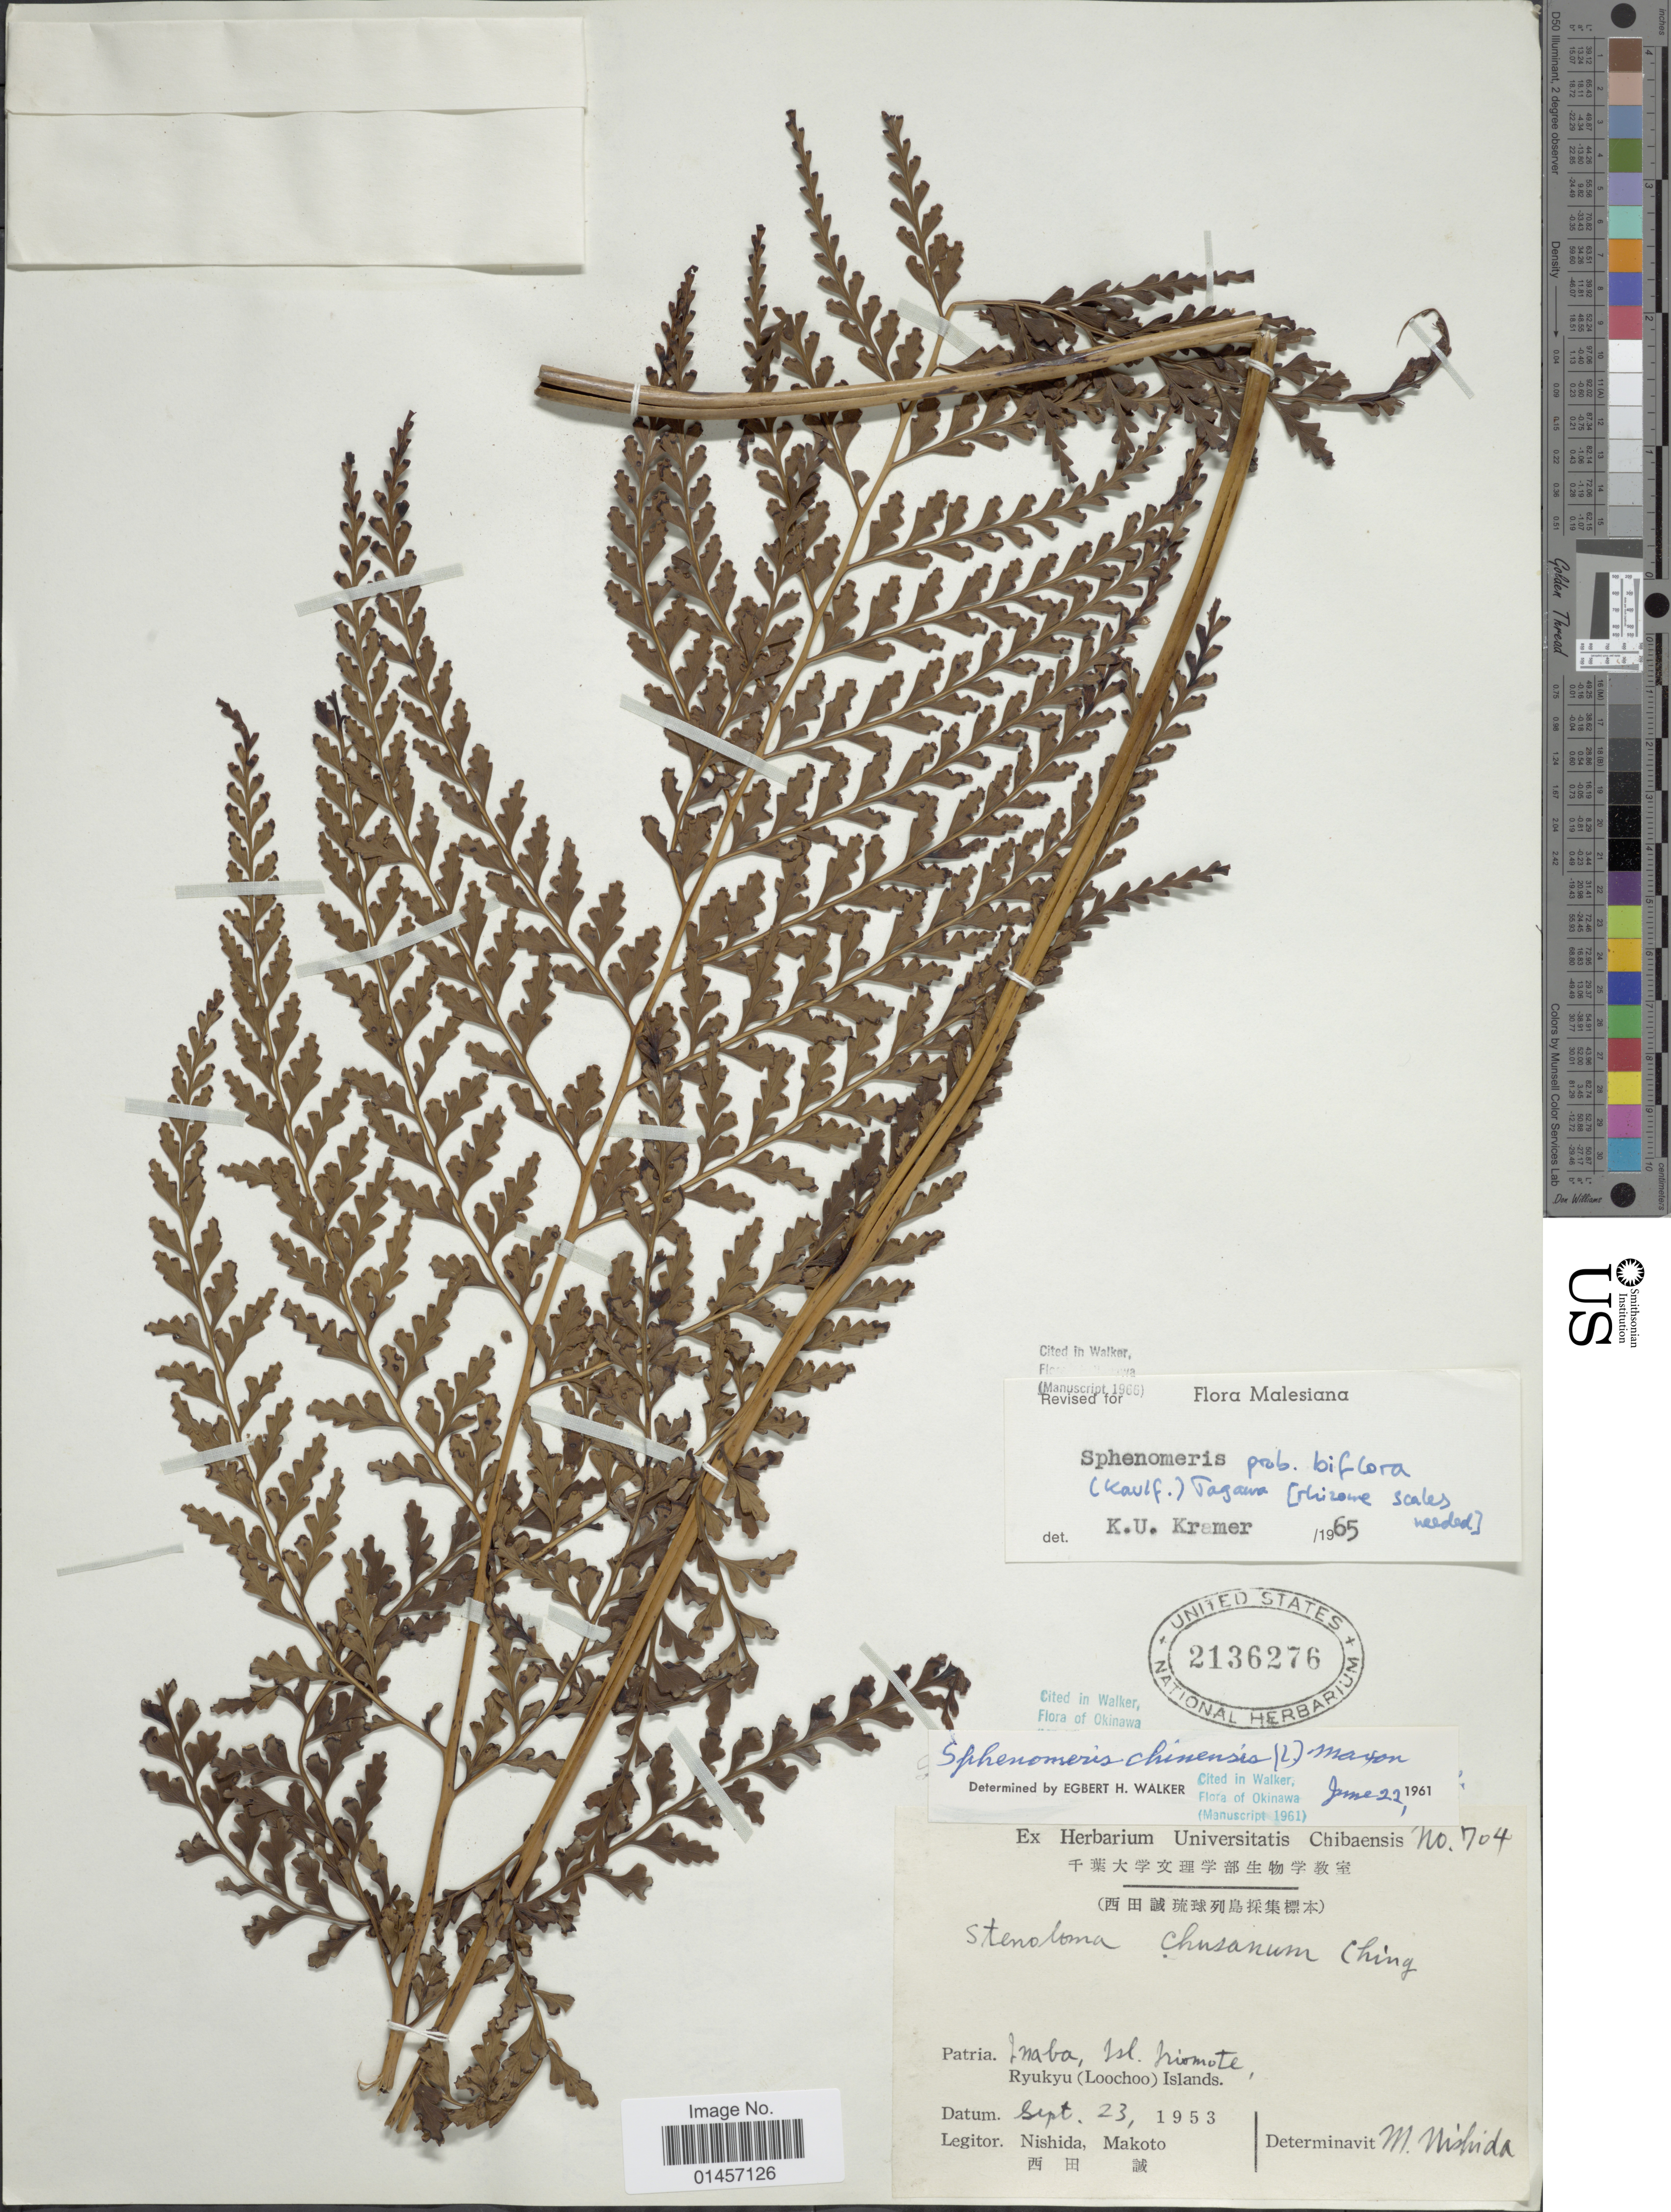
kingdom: Plantae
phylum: Tracheophyta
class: Polypodiopsida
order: Polypodiales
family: Lindsaeaceae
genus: Sphenomeris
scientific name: Sphenomeris biflora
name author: (Kaulf.) Mett.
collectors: M. Nishida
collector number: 704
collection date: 1953-09-23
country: Japan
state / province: Okinawa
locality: Ryukyu (loochoo) Islands, Inaba. Isl. Iriomote.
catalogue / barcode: US 2136276